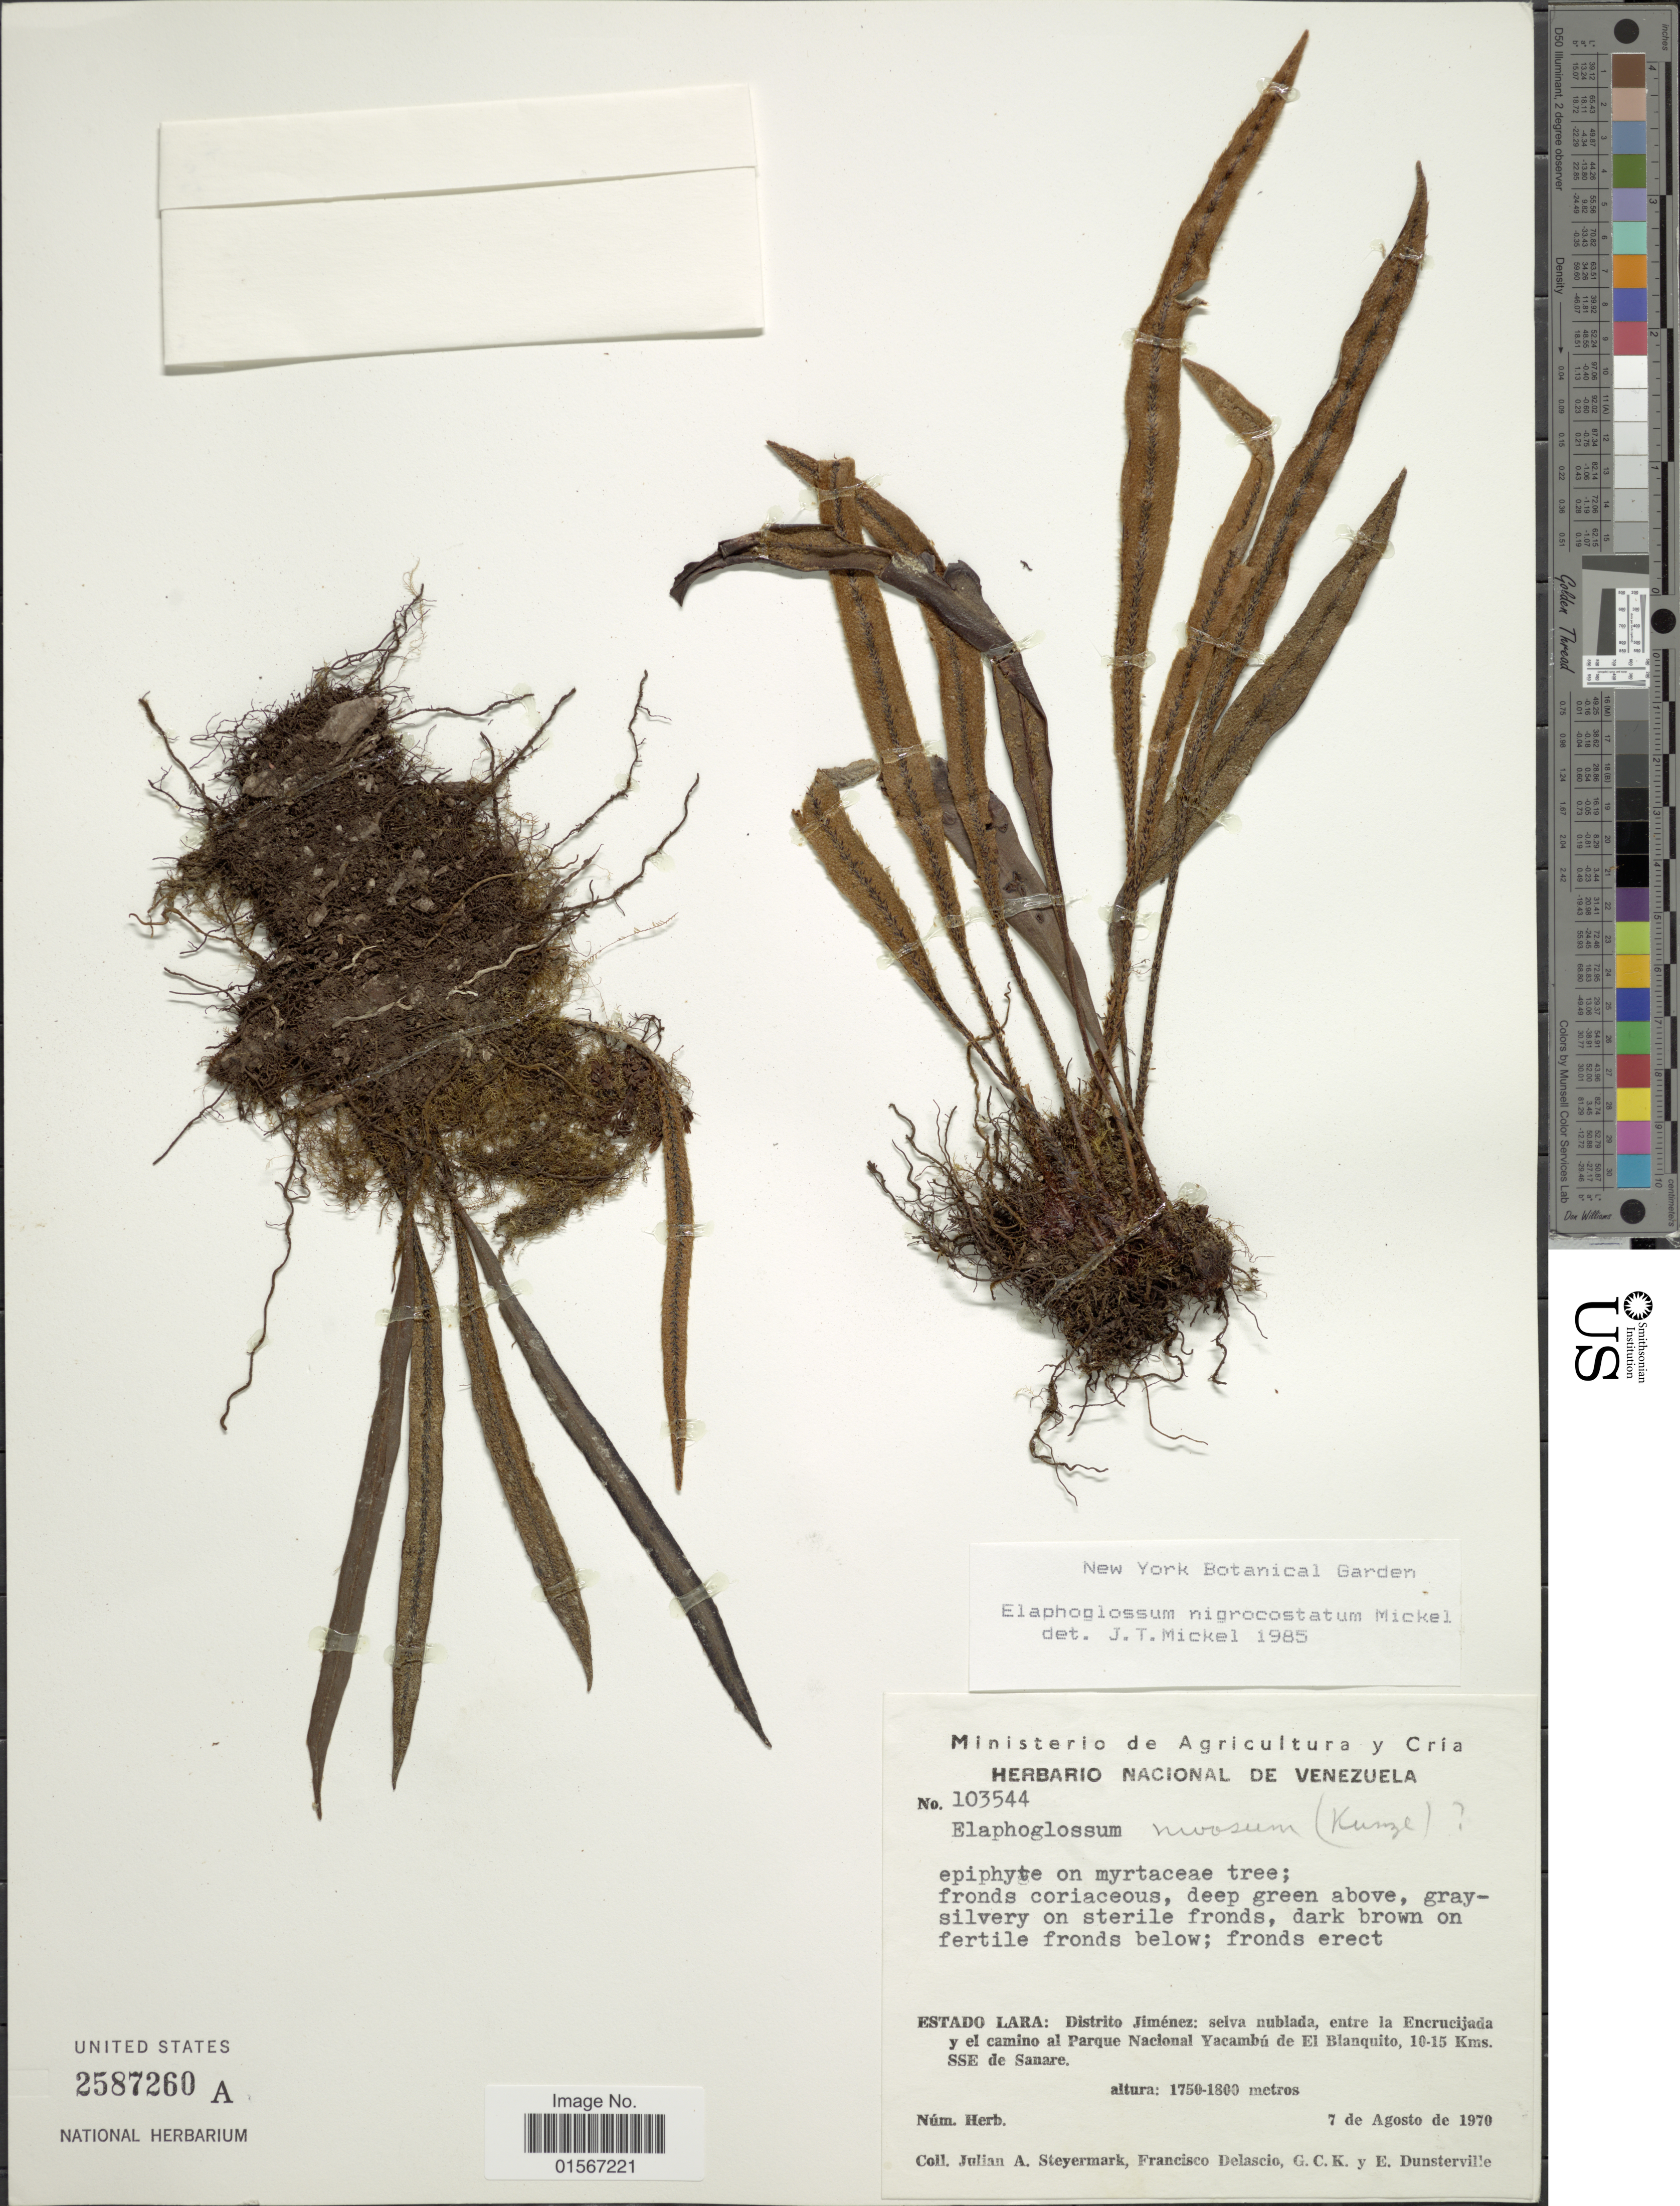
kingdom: Plantae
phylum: Tracheophyta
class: Polypodiopsida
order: Polypodiales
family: Dryopteridaceae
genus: Elaphoglossum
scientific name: Elaphoglossum nigrocostatum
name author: Mickel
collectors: J. Steyermark, F. Delascio C., G. C. K. Dunsterville & E. Dunsterville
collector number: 103544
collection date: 1970-08-07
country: Venezuela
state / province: Lara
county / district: Jiménez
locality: Venezuela, Estado Lara: Distrito Jimémez: selva nublada, entre la Encrucijada y el camino al Parque Nacional Yacambú de El Blanquito, 10-15 Kms. SSE de Sanare.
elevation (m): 1750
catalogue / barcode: US 2587260A